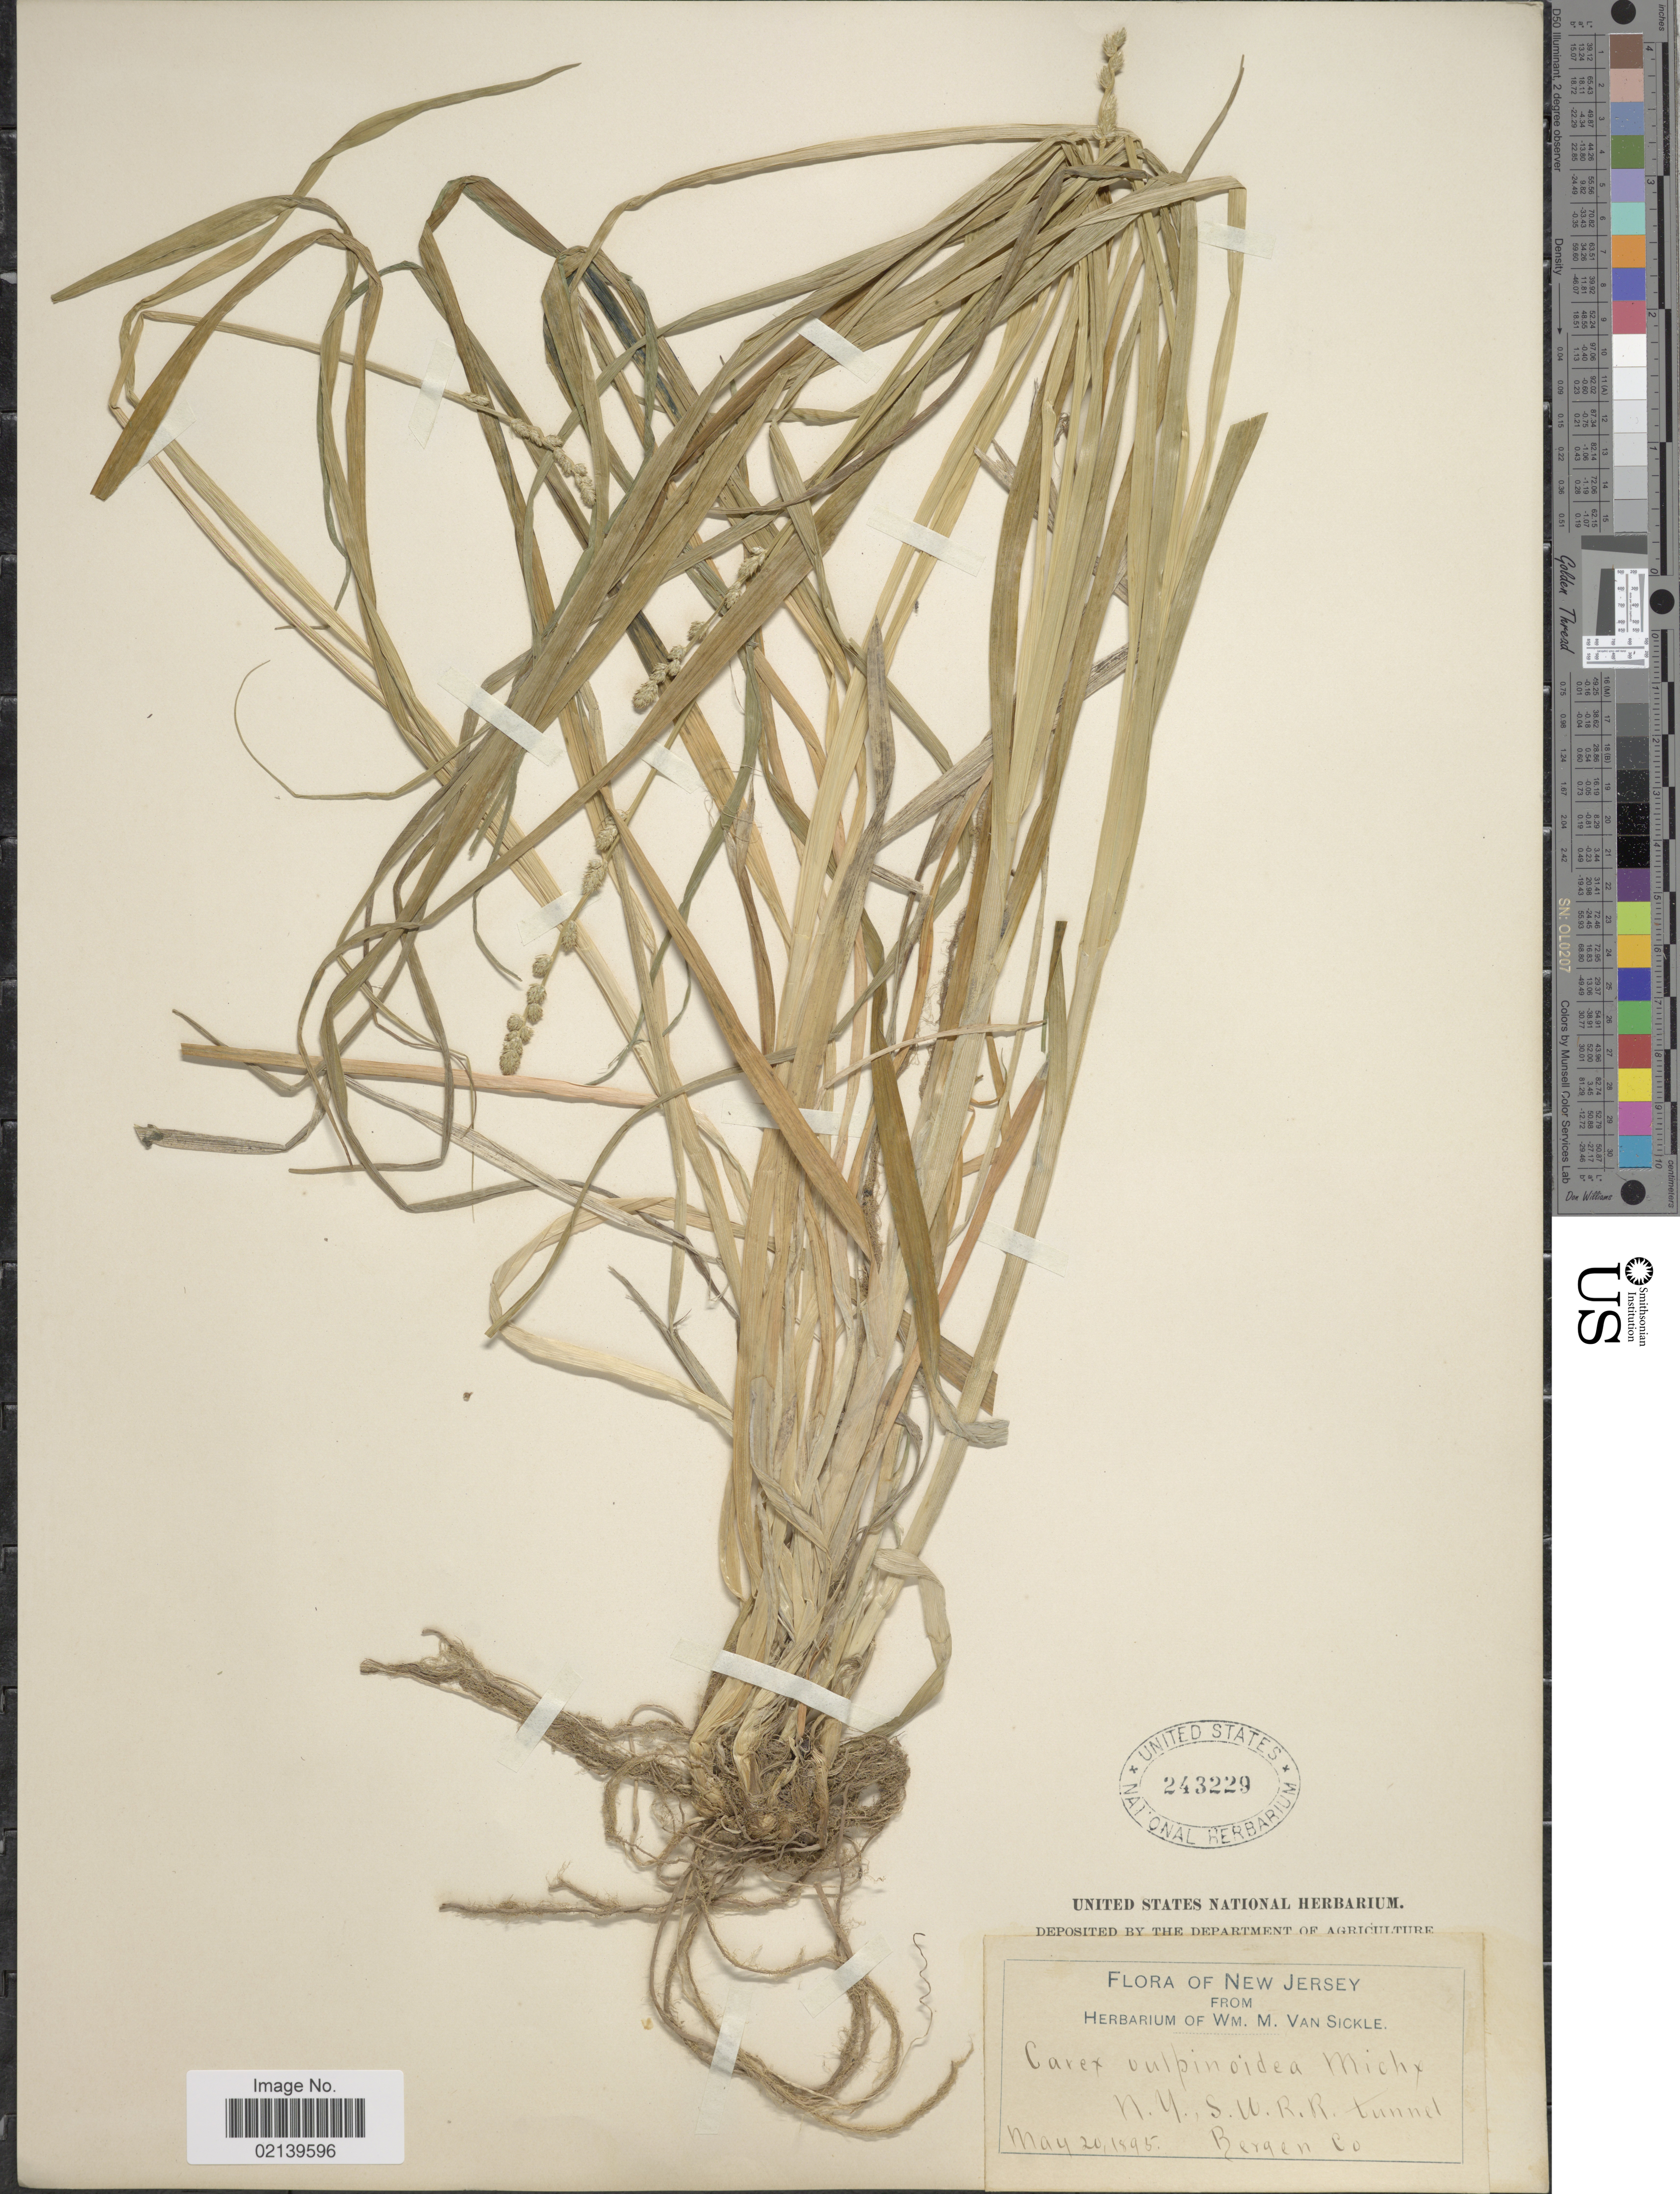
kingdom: Plantae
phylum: Tracheophyta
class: Liliopsida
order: Poales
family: Cyperaceae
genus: Carex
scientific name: Carex vulpinoidea Michx.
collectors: ex herb. Wm. M. Van Sickle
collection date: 1895-05-20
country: United States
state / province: New York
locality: N.Y., S.W.R.R., Tunnel, Bergen Co.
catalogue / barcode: US 243229